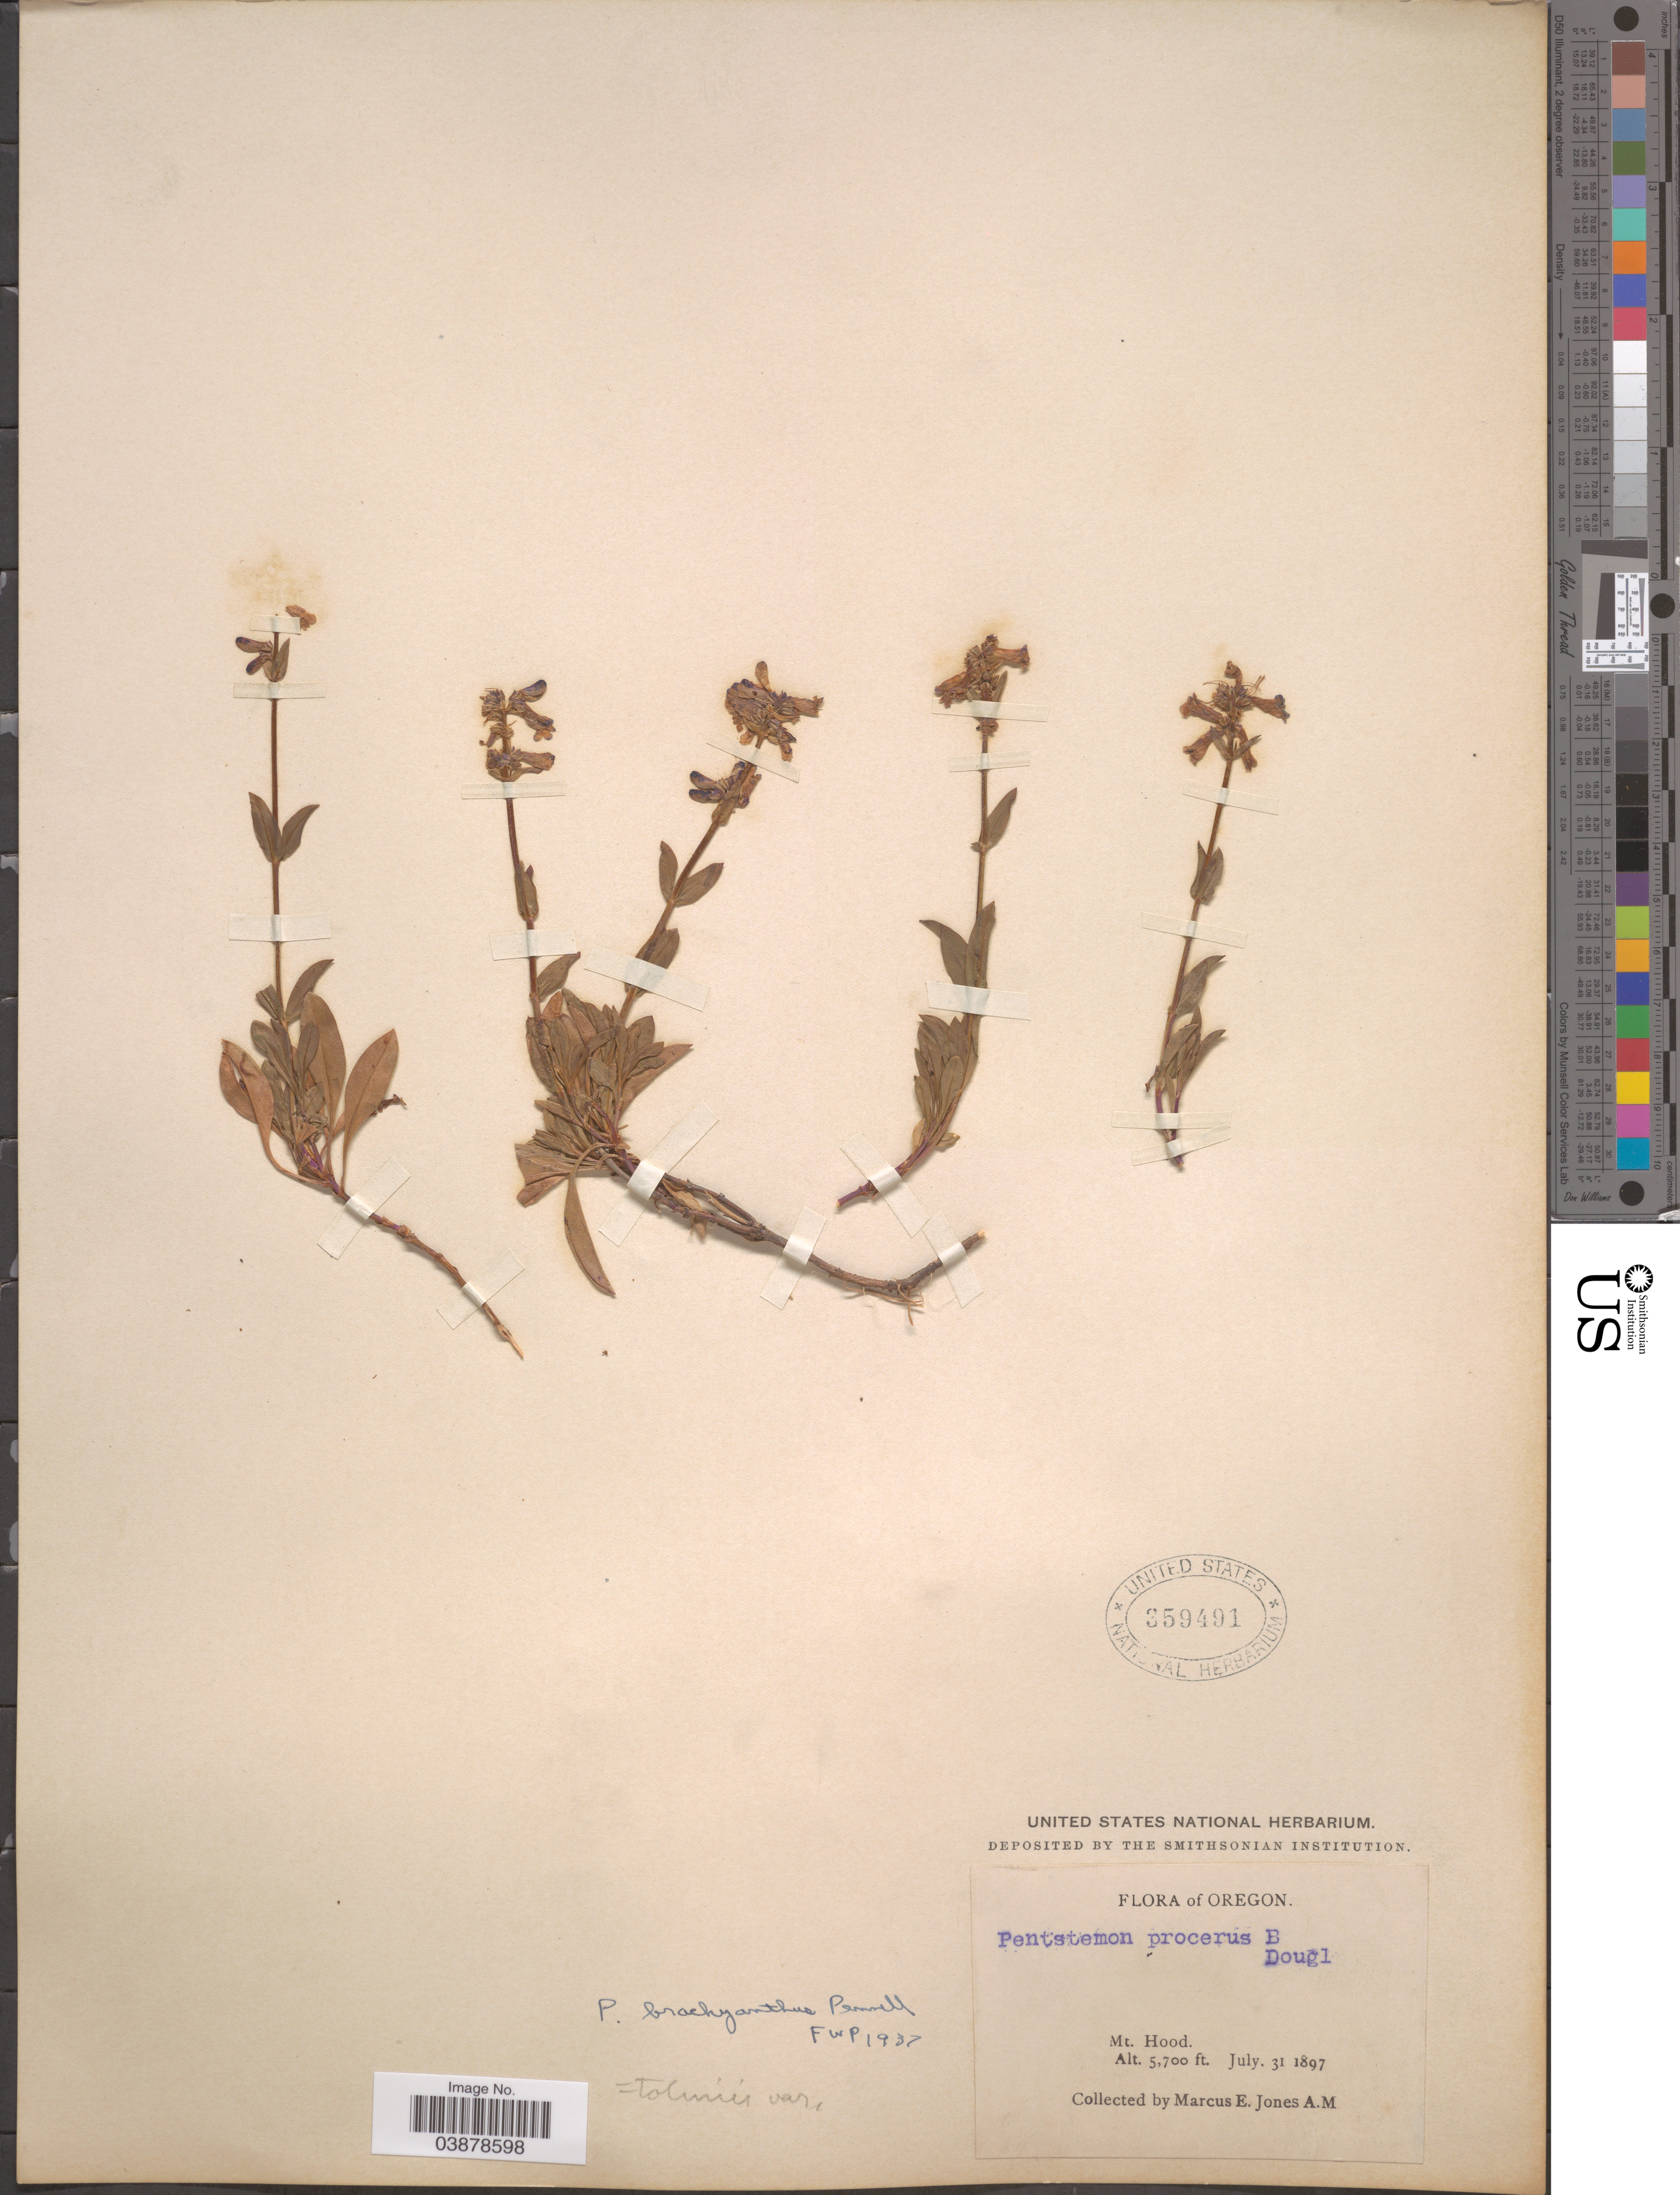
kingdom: Plantae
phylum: Tracheophyta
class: Magnoliopsida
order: Lamiales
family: Plantaginaceae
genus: Penstemon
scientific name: Penstemon tolmiei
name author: Hook.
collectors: M. E. Jones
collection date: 1897-07-31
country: United States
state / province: Oregon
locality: Mt. Hood.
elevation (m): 1737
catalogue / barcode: US 359491